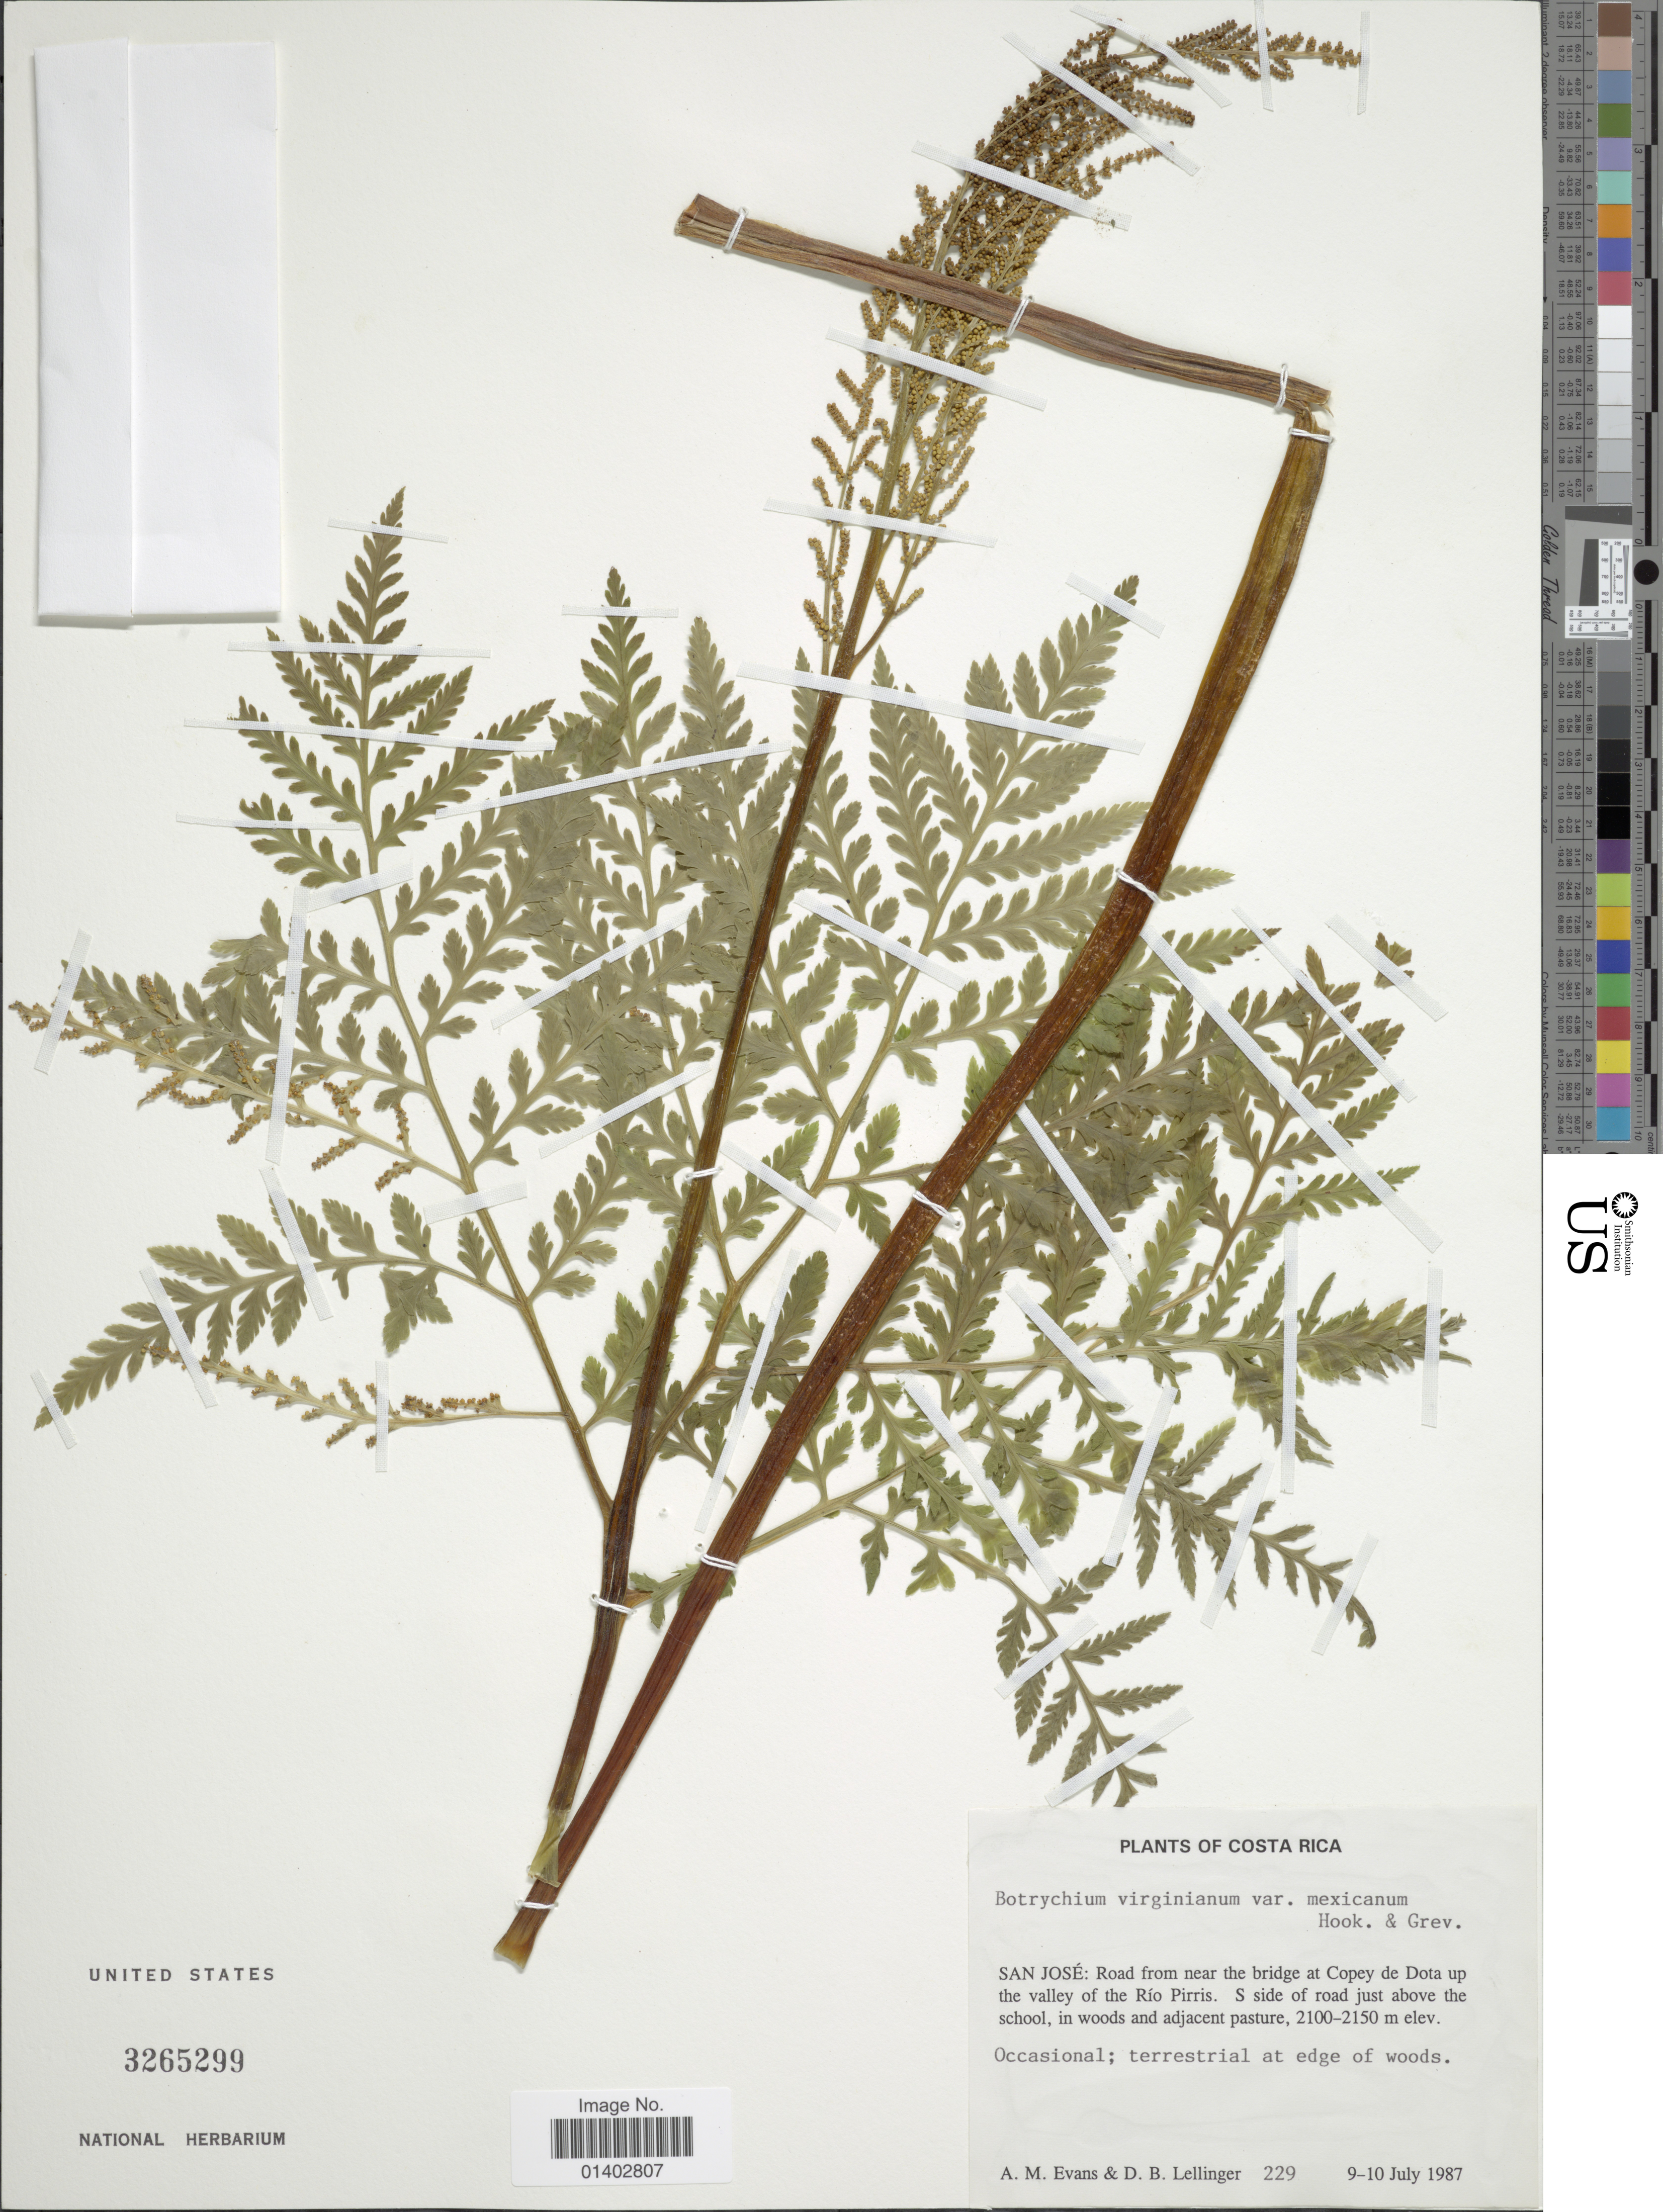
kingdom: Plantae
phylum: Tracheophyta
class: Polypodiopsida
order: Ophioglossales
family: Ophioglossaceae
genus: Botrychium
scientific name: Botrychium virginianum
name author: (L.) Sw.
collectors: A. M. Evans & D. B. Lellinger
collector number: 229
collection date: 1987-07-09/1987-07-10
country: Costa Rica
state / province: San José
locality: Road from near the bridge at Copey de Dota up the valley of the Río Pirris. S side of road just above the school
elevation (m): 2100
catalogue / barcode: US 3265299